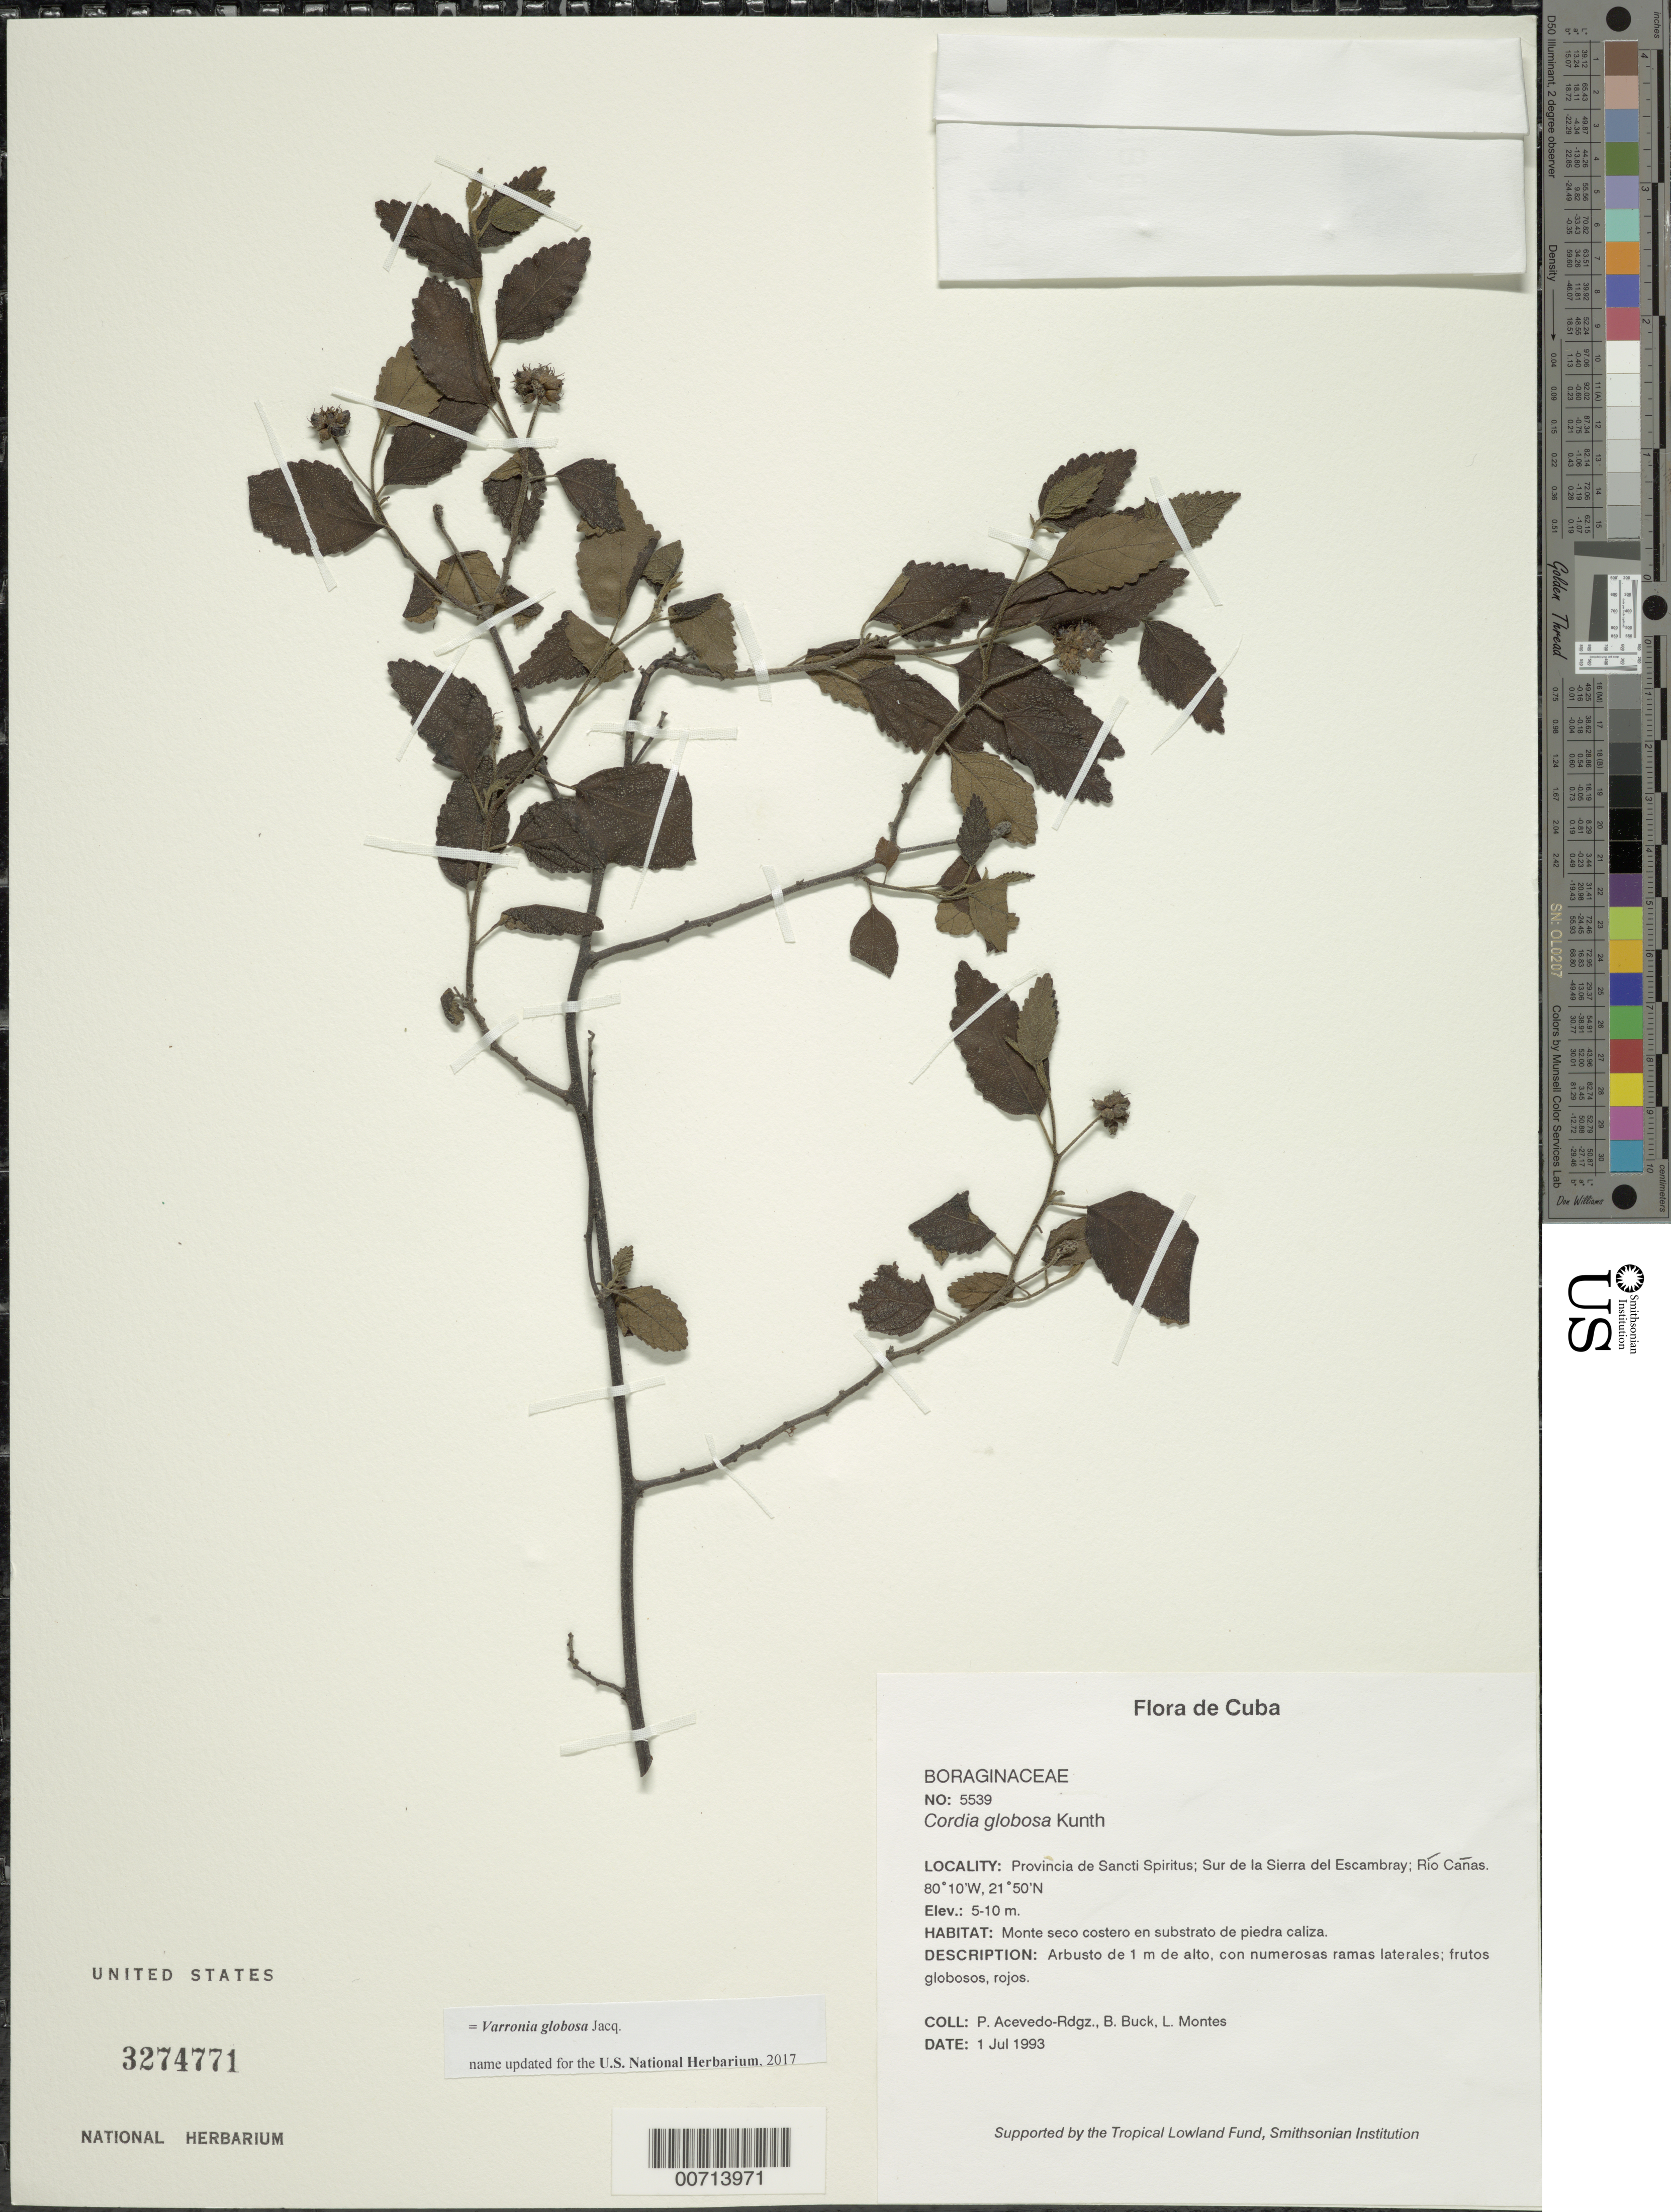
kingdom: Plantae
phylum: Tracheophyta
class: Magnoliopsida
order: Boraginales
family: Cordiaceae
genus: Varronia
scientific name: Varronia globosa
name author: Jacq.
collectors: P. Acevedo-Rodr., B. Buck & L. Montes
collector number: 5539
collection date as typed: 01 Jul 1993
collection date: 1993-07-01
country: Cuba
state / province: Sancti Spiritus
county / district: Municipio de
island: Cuba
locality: Sur de la Sierra del Escambray; Río Canas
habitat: Monte seco costero en substrato de piedra caliza.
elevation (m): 5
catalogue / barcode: US 3274771